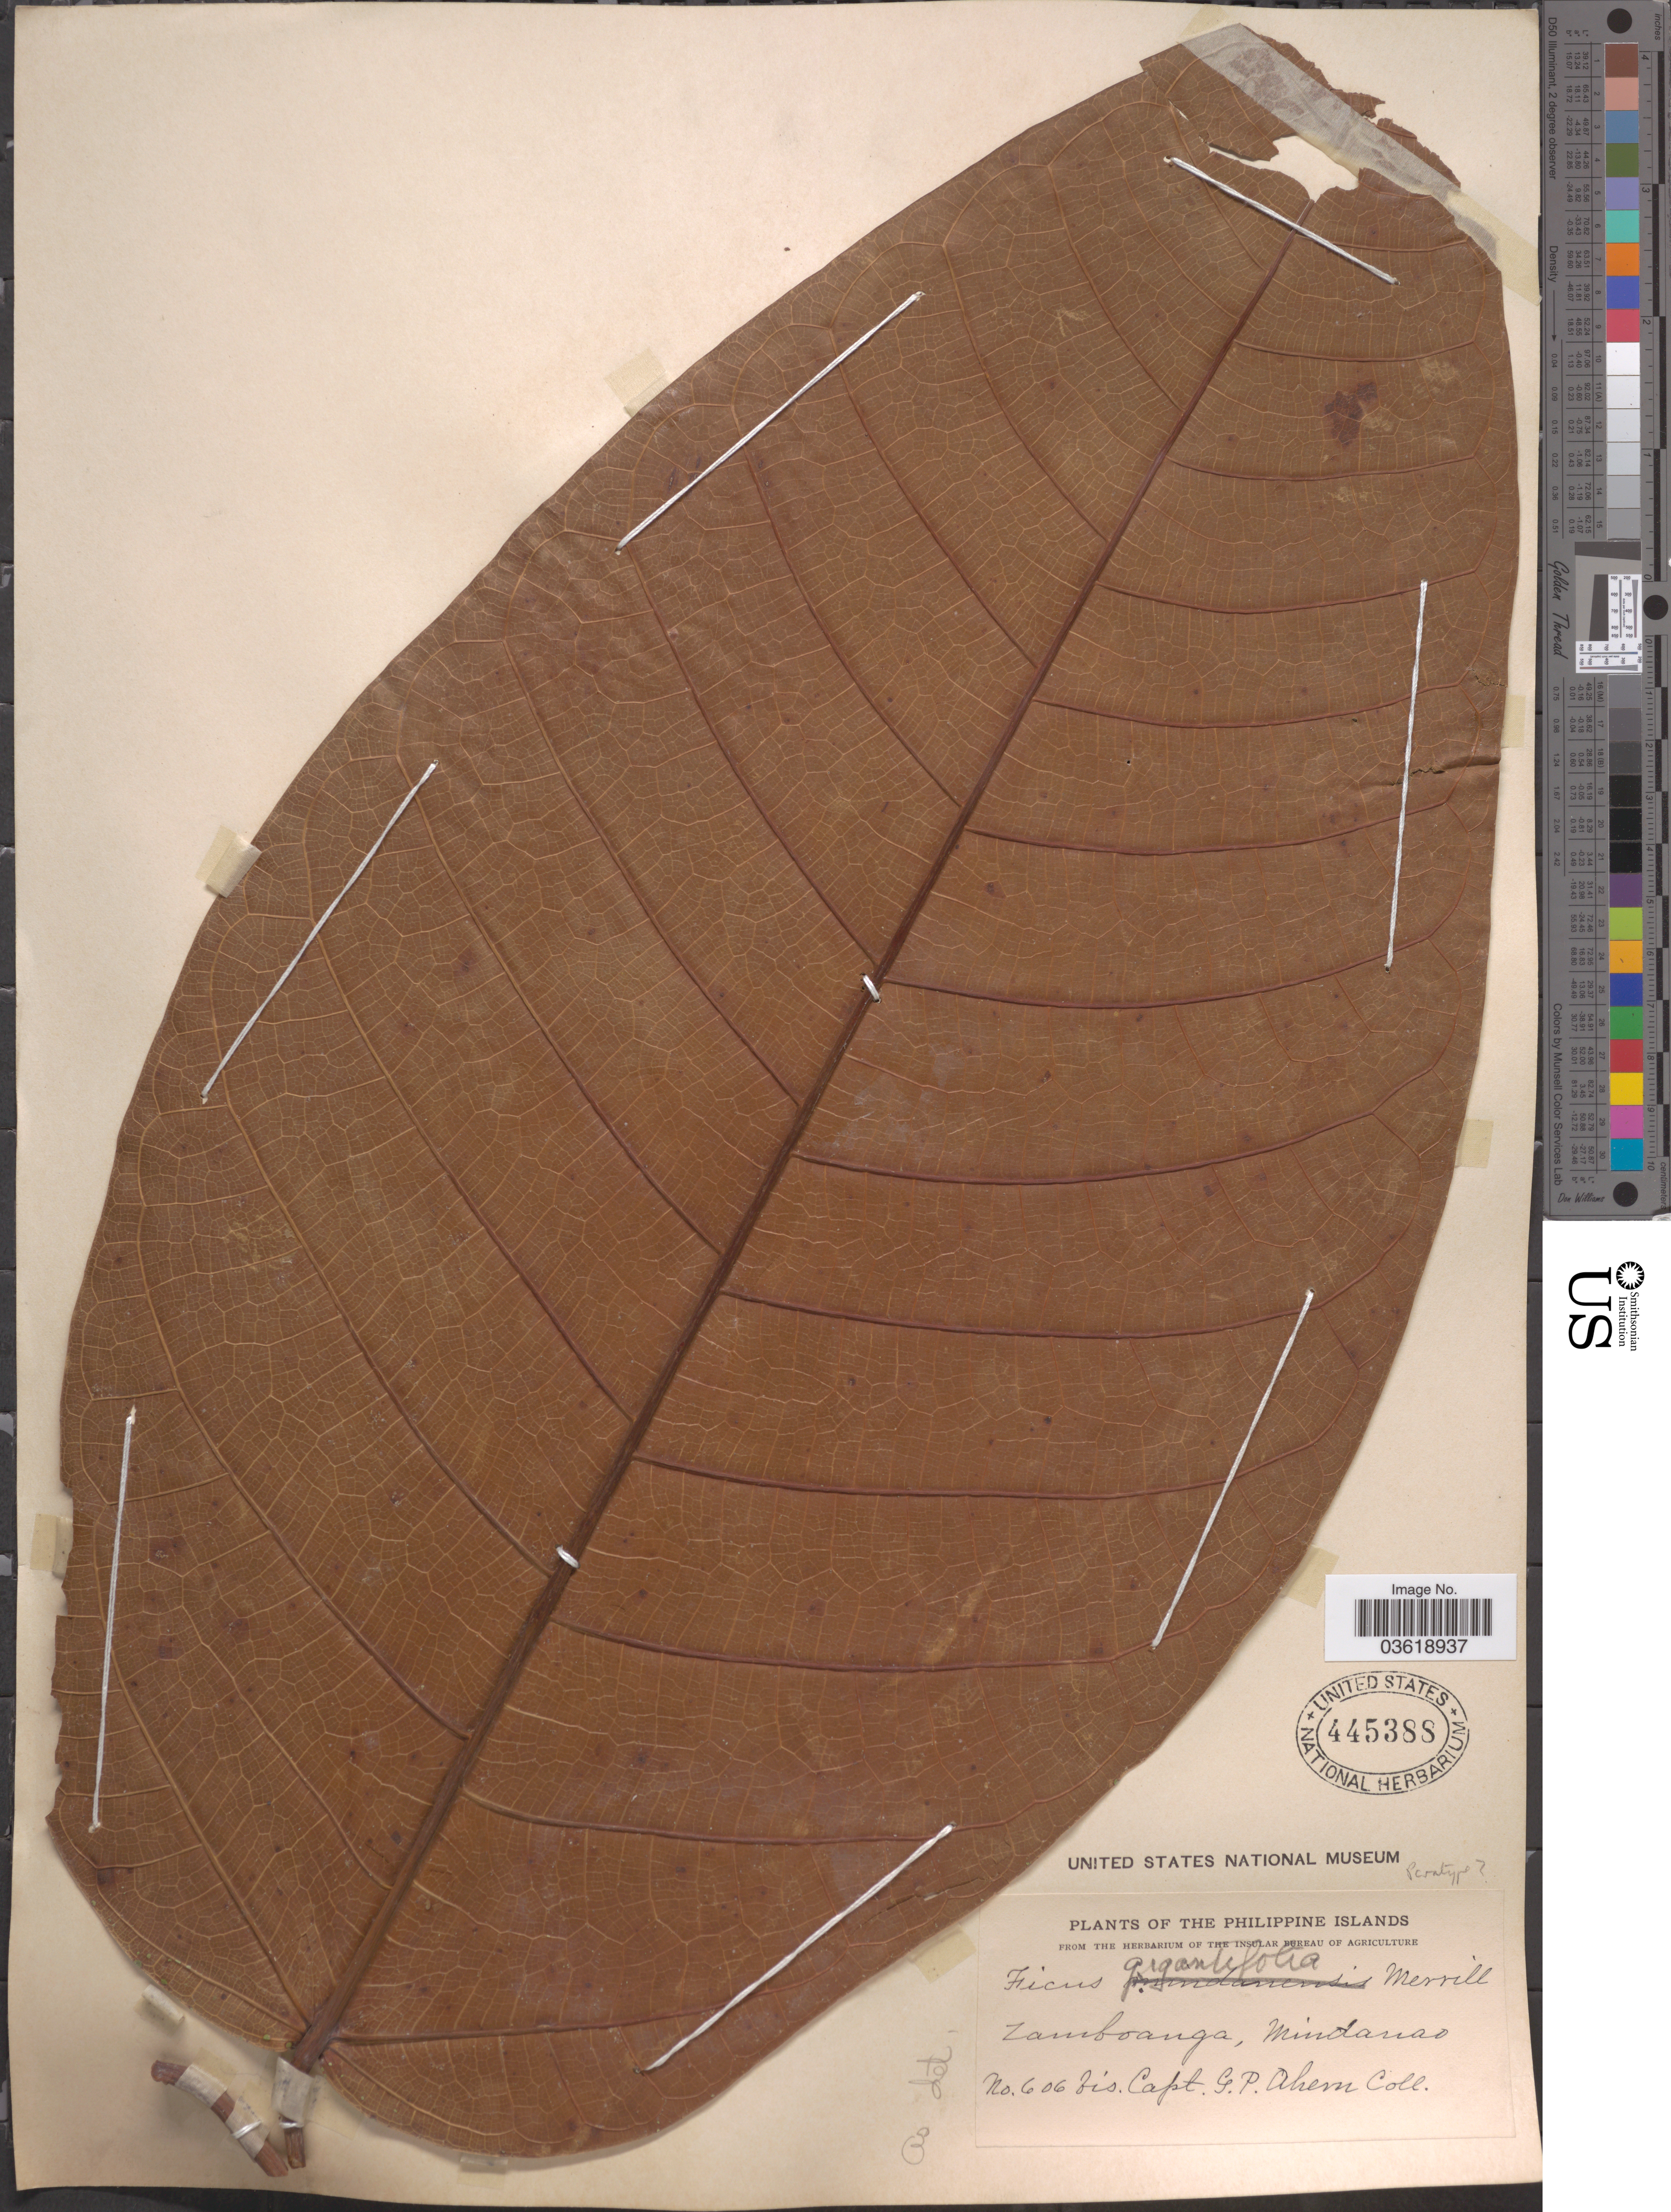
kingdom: Plantae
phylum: Tracheophyta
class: Magnoliopsida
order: Rosales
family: Moraceae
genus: Ficus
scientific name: Ficus gigantifolia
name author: Merr.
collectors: G. Ahern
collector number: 606bis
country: Philippines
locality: Zamboanga, Mindanao.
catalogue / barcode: US 445388